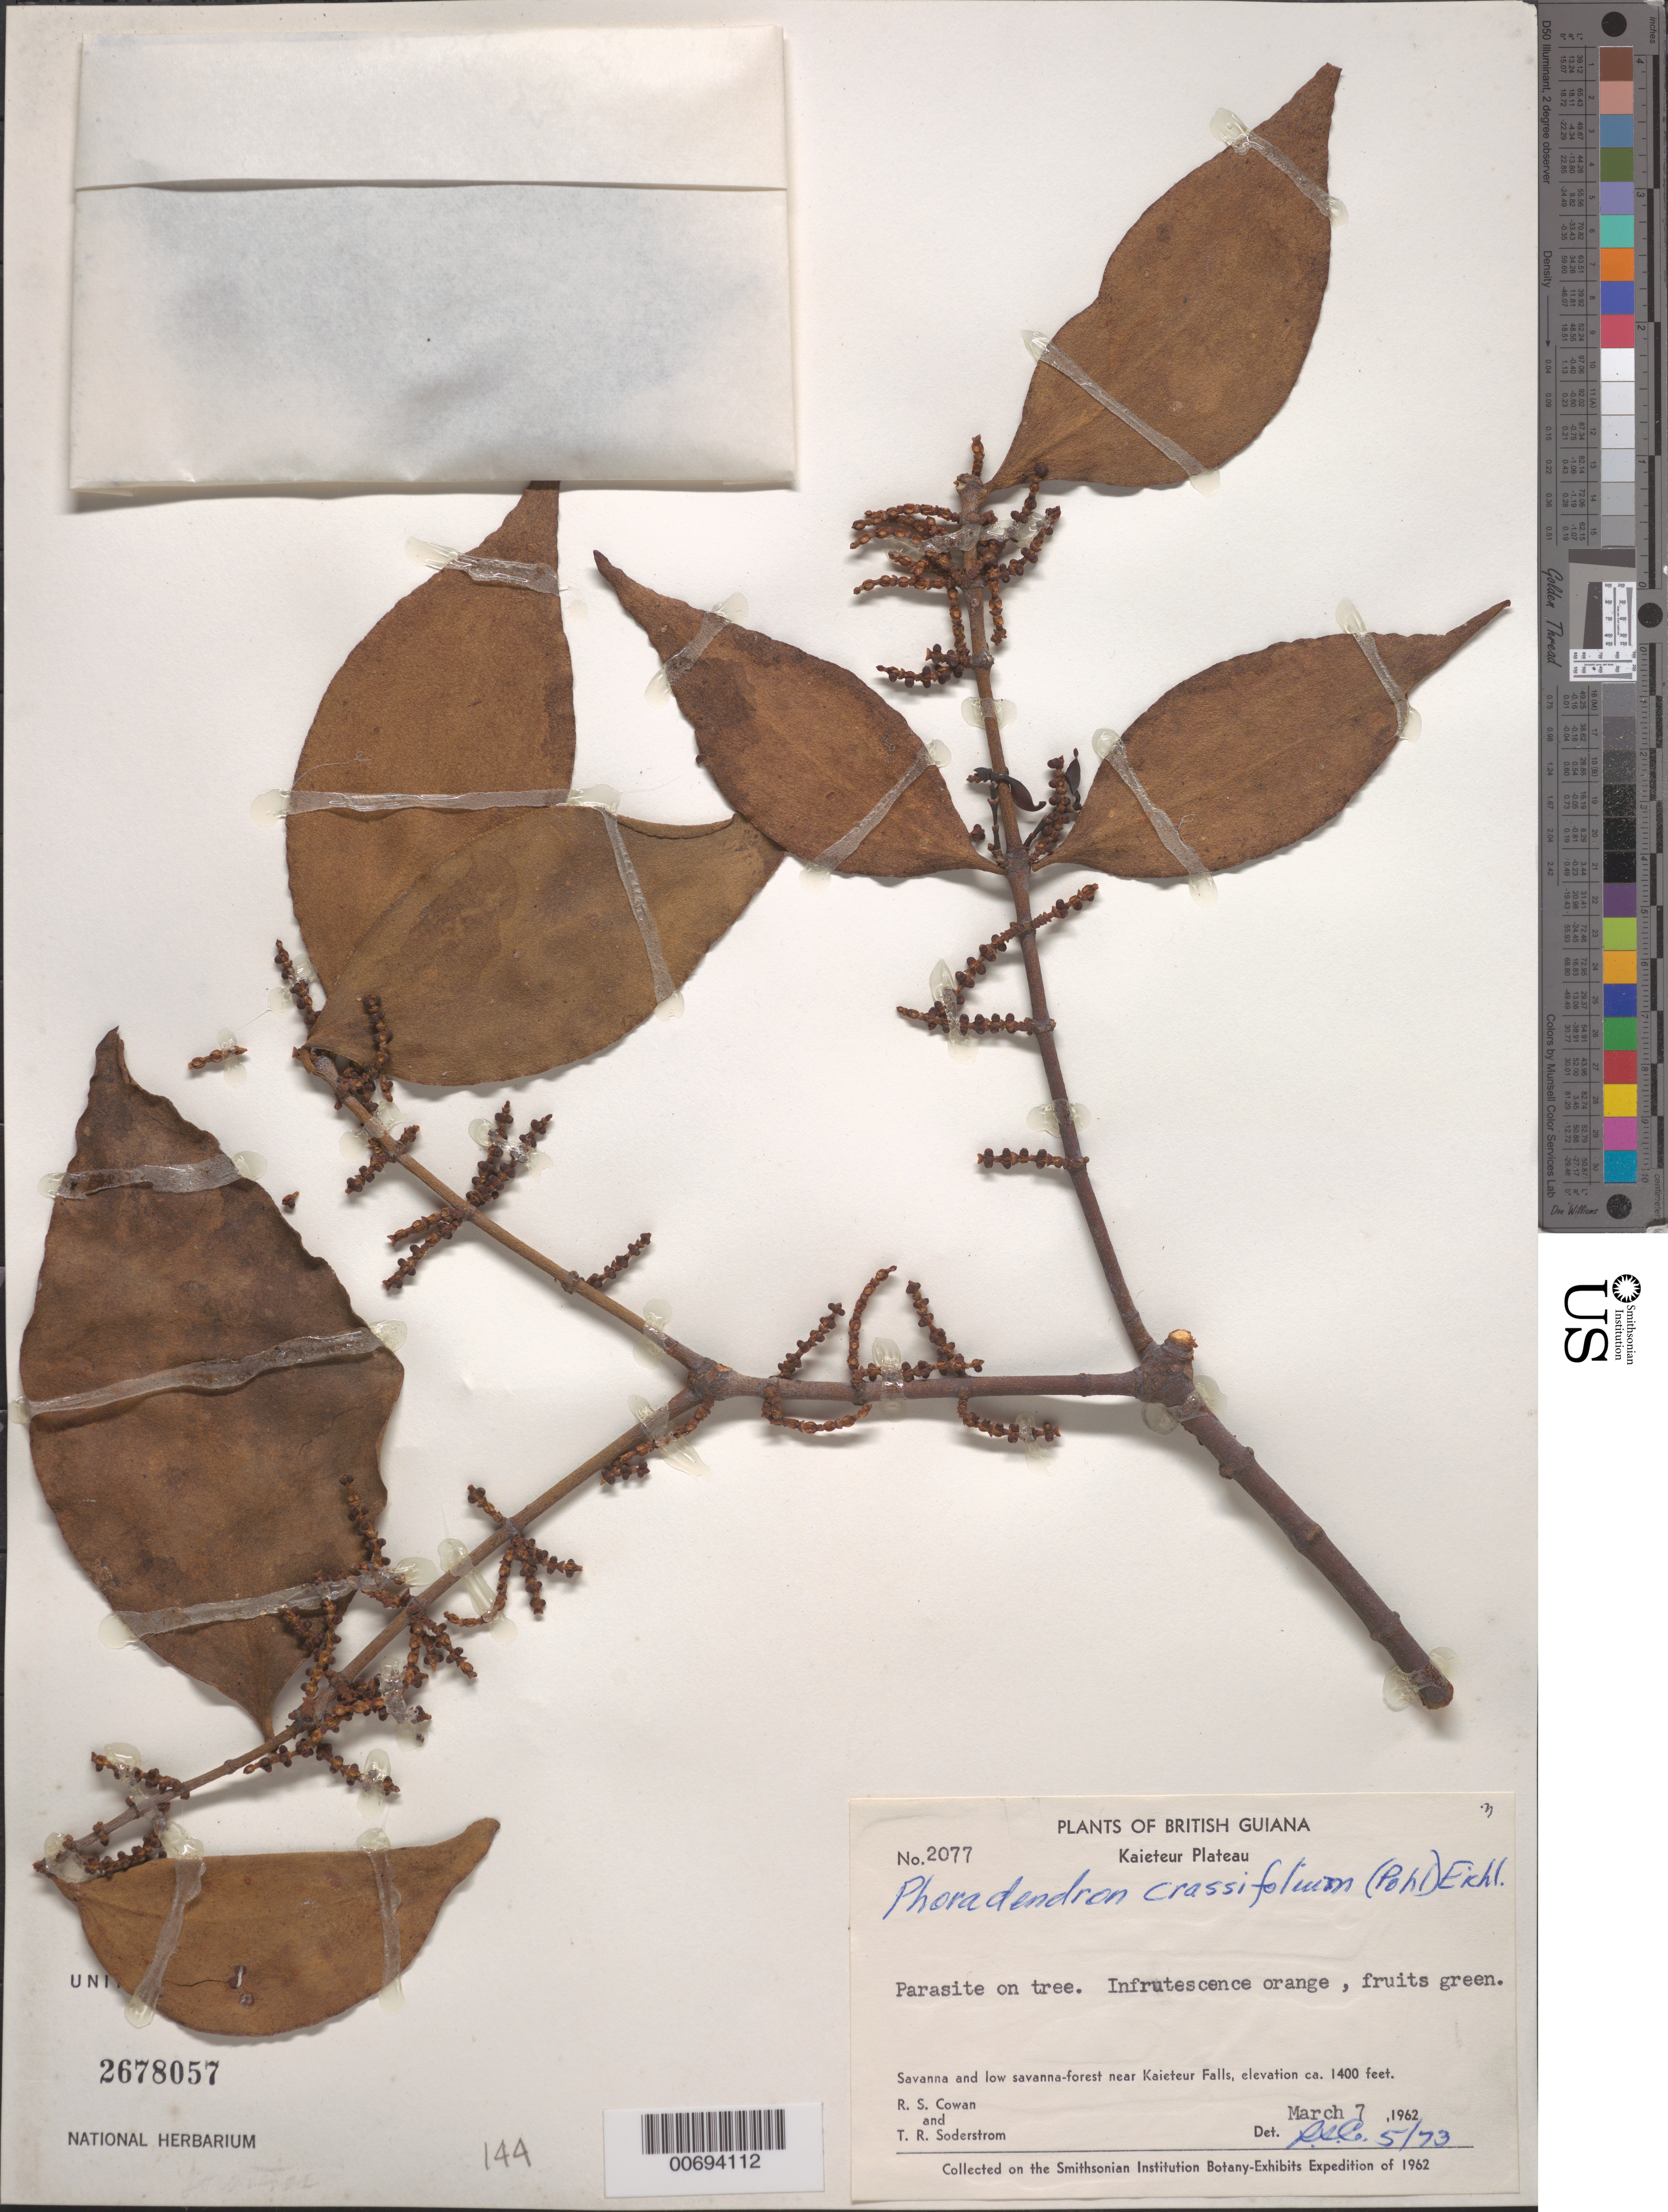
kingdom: Plantae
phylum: Tracheophyta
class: Magnoliopsida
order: Santalales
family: Viscaceae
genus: Phoradendron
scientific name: Phoradendron crassifolium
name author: (Pohl ex DC.) Eichler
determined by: Cowan, R. S.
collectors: R. S. Cowan & T. R. Soderstrom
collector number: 2077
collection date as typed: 7-Mar-62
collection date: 1962-03-07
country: Guyana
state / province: Potaro-Siparuni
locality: Kaieteur Plateau, Potaro R., 4 mi. above Kaieteur Falls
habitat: Savanna and low, savanna forest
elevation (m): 427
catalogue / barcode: US 2678057